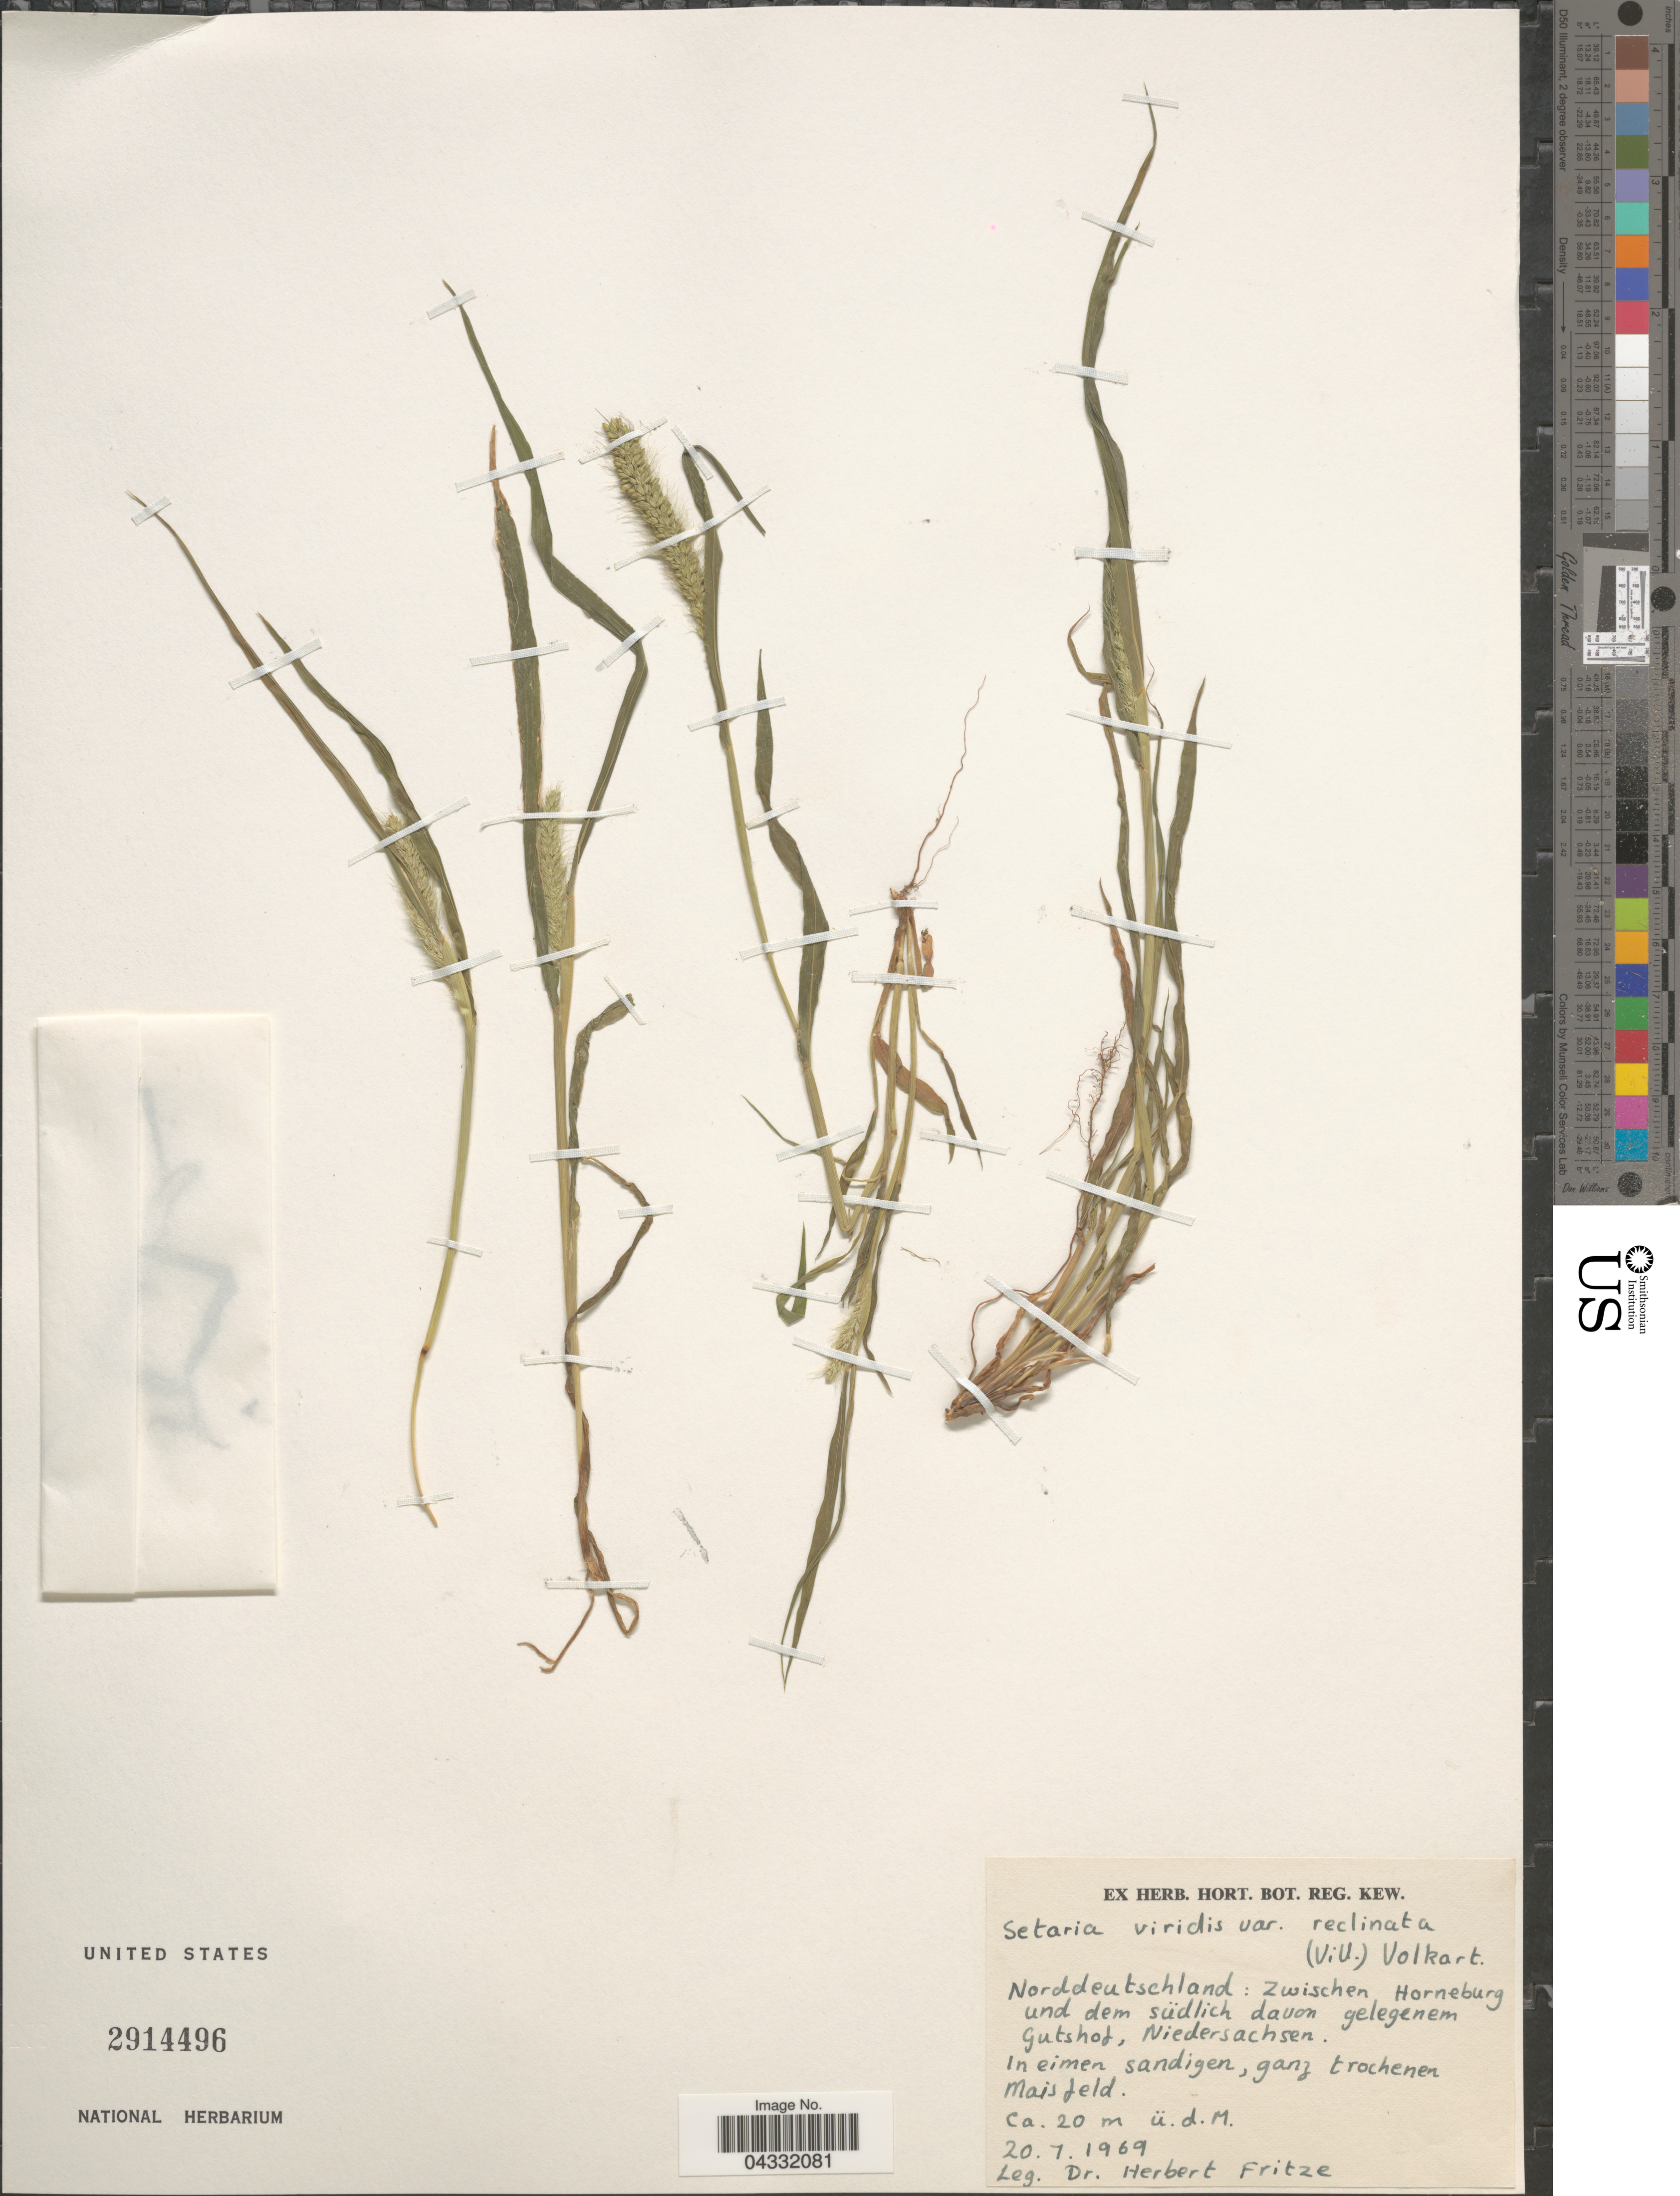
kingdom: Plantae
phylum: Tracheophyta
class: Liliopsida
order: Poales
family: Poaceae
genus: Setaria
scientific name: Setaria viridis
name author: (L.) P. Beauv.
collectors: H. Fritze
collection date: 1969-07-20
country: Germany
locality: Norddeutschland: Zwischen Horneburg und dem südlich davon gelegenem Gutshof, Niedersachsen.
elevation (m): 20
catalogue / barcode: US 2914496